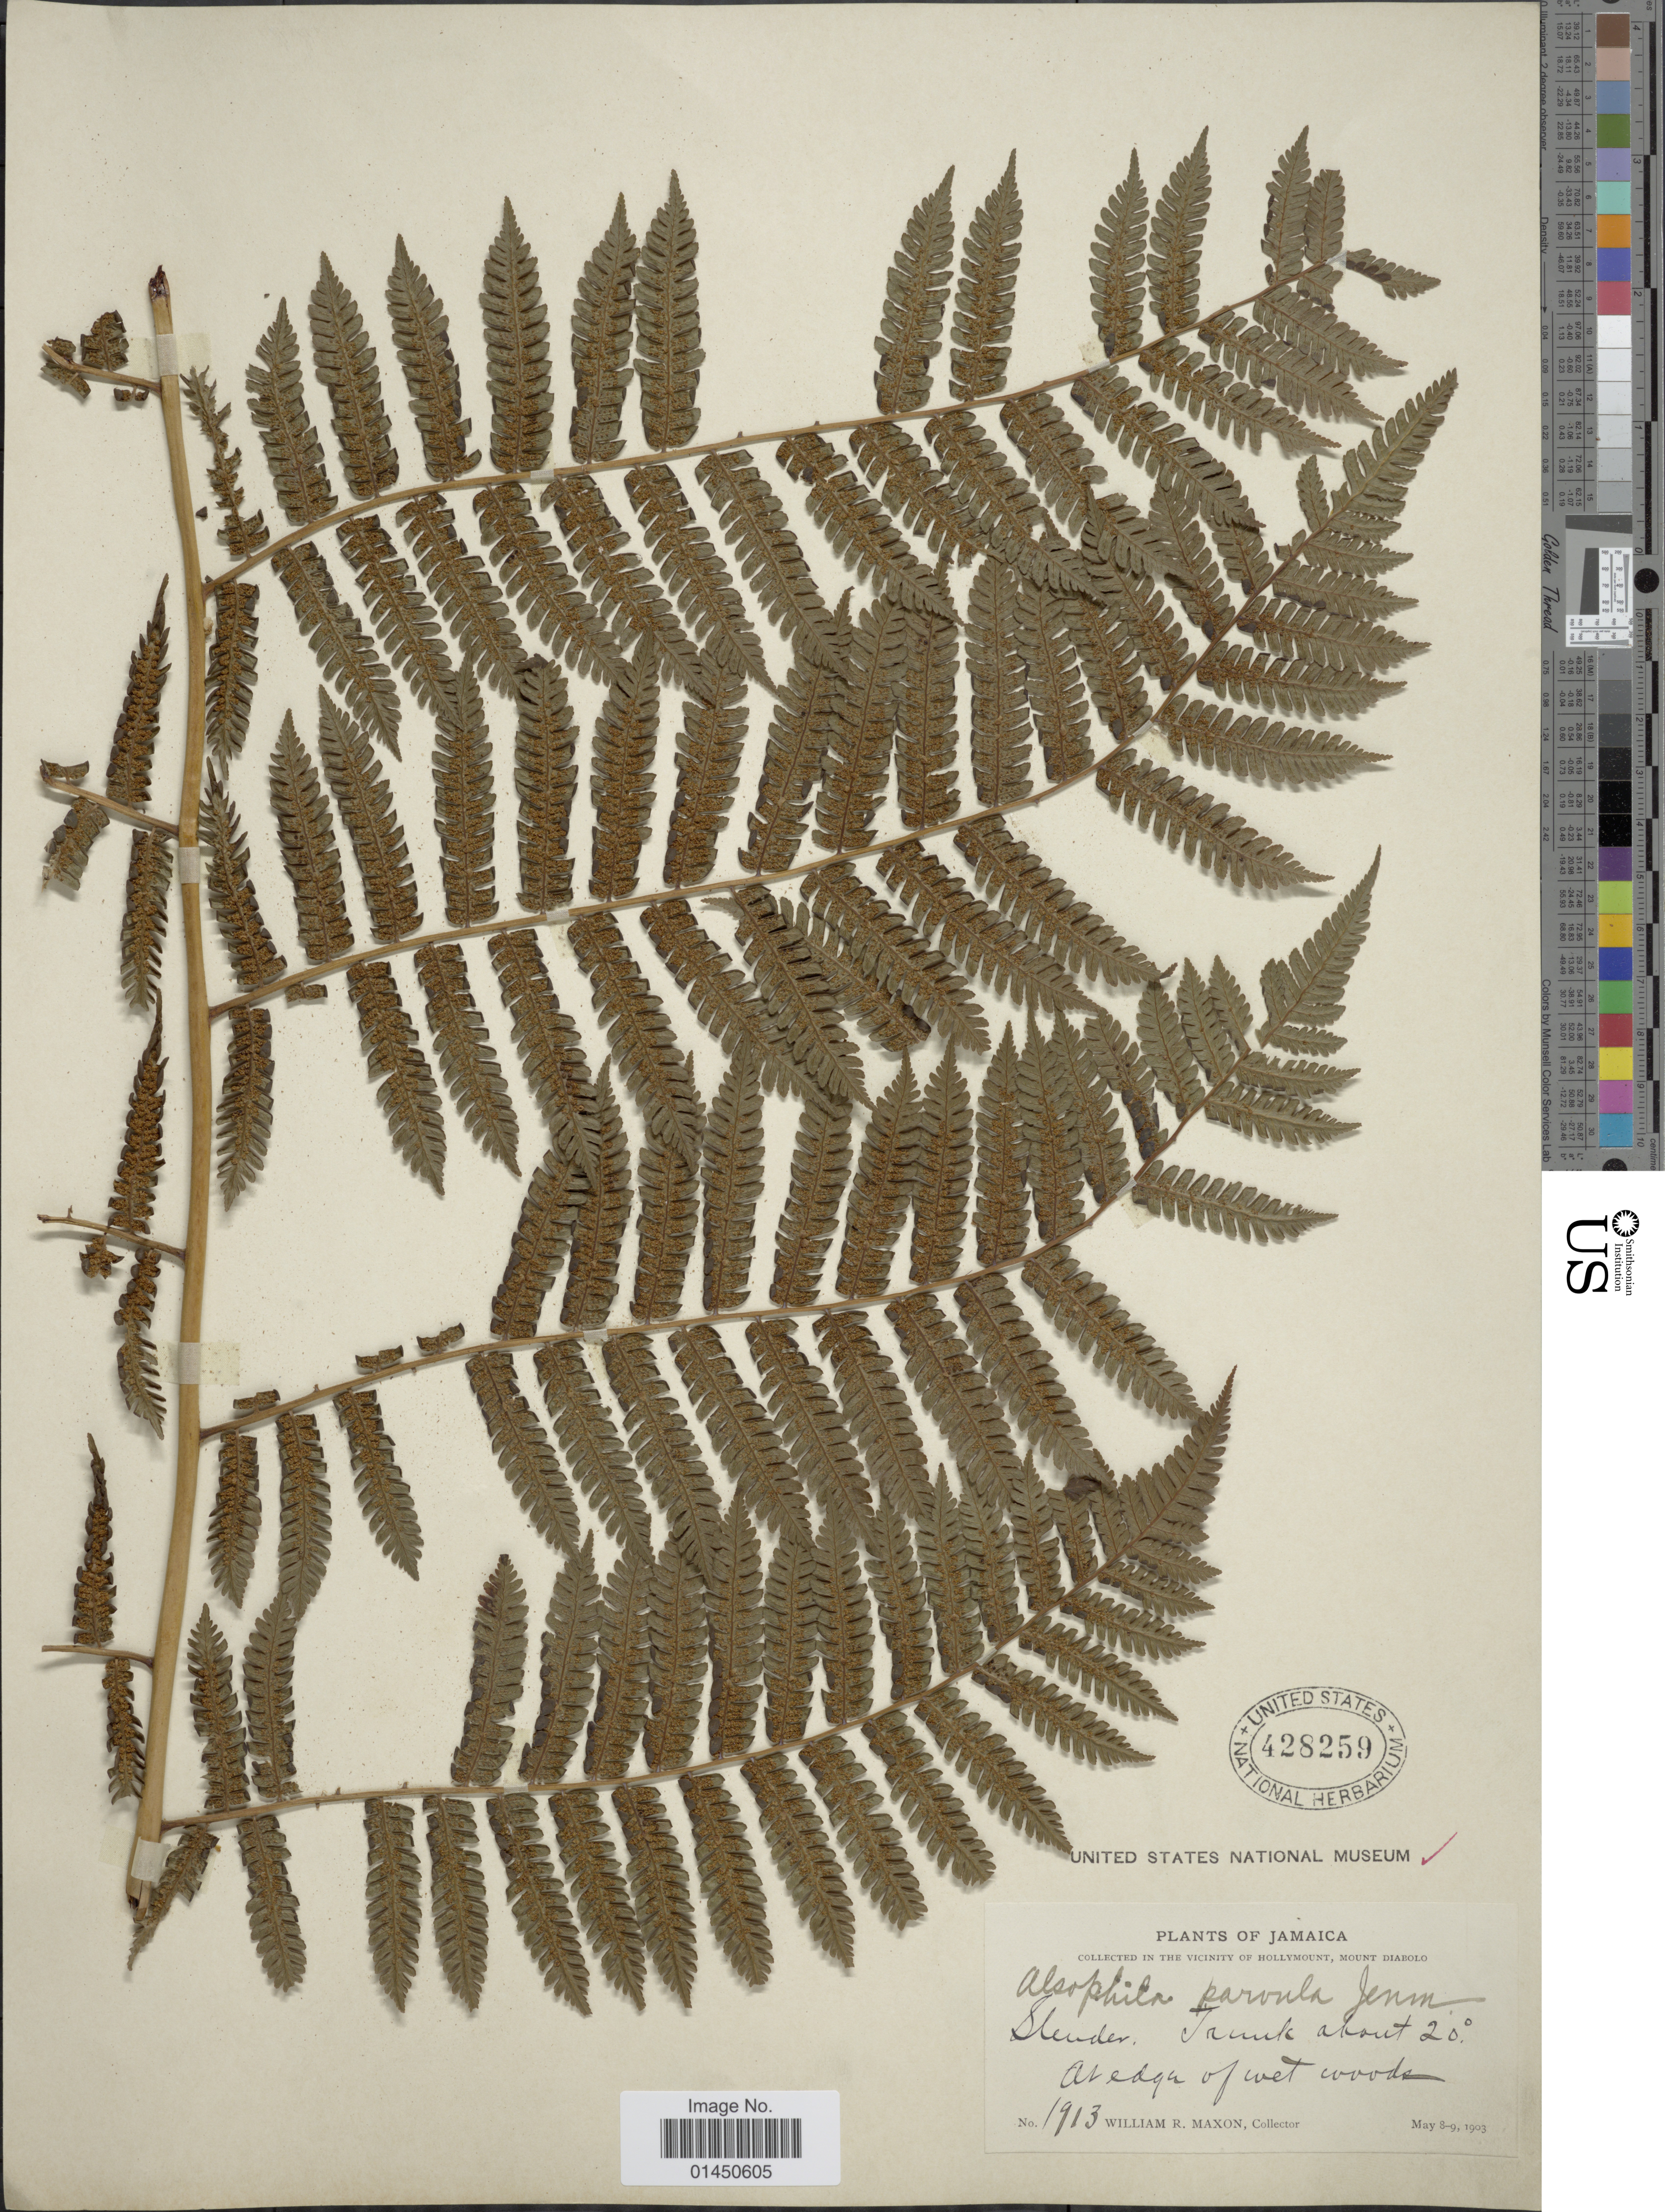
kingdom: Plantae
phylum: Tracheophyta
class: Polypodiopsida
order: Cyatheales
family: Cyatheaceae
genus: Cyathea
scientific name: Cyathea parvula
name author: (Jenman) Domin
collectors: W. R. Maxon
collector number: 1913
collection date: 1903-05-08/1903-05-09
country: Jamaica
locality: At edge of wet woods, in the vicinity of Hollymount, Mount Diabolo.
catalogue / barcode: US 428259